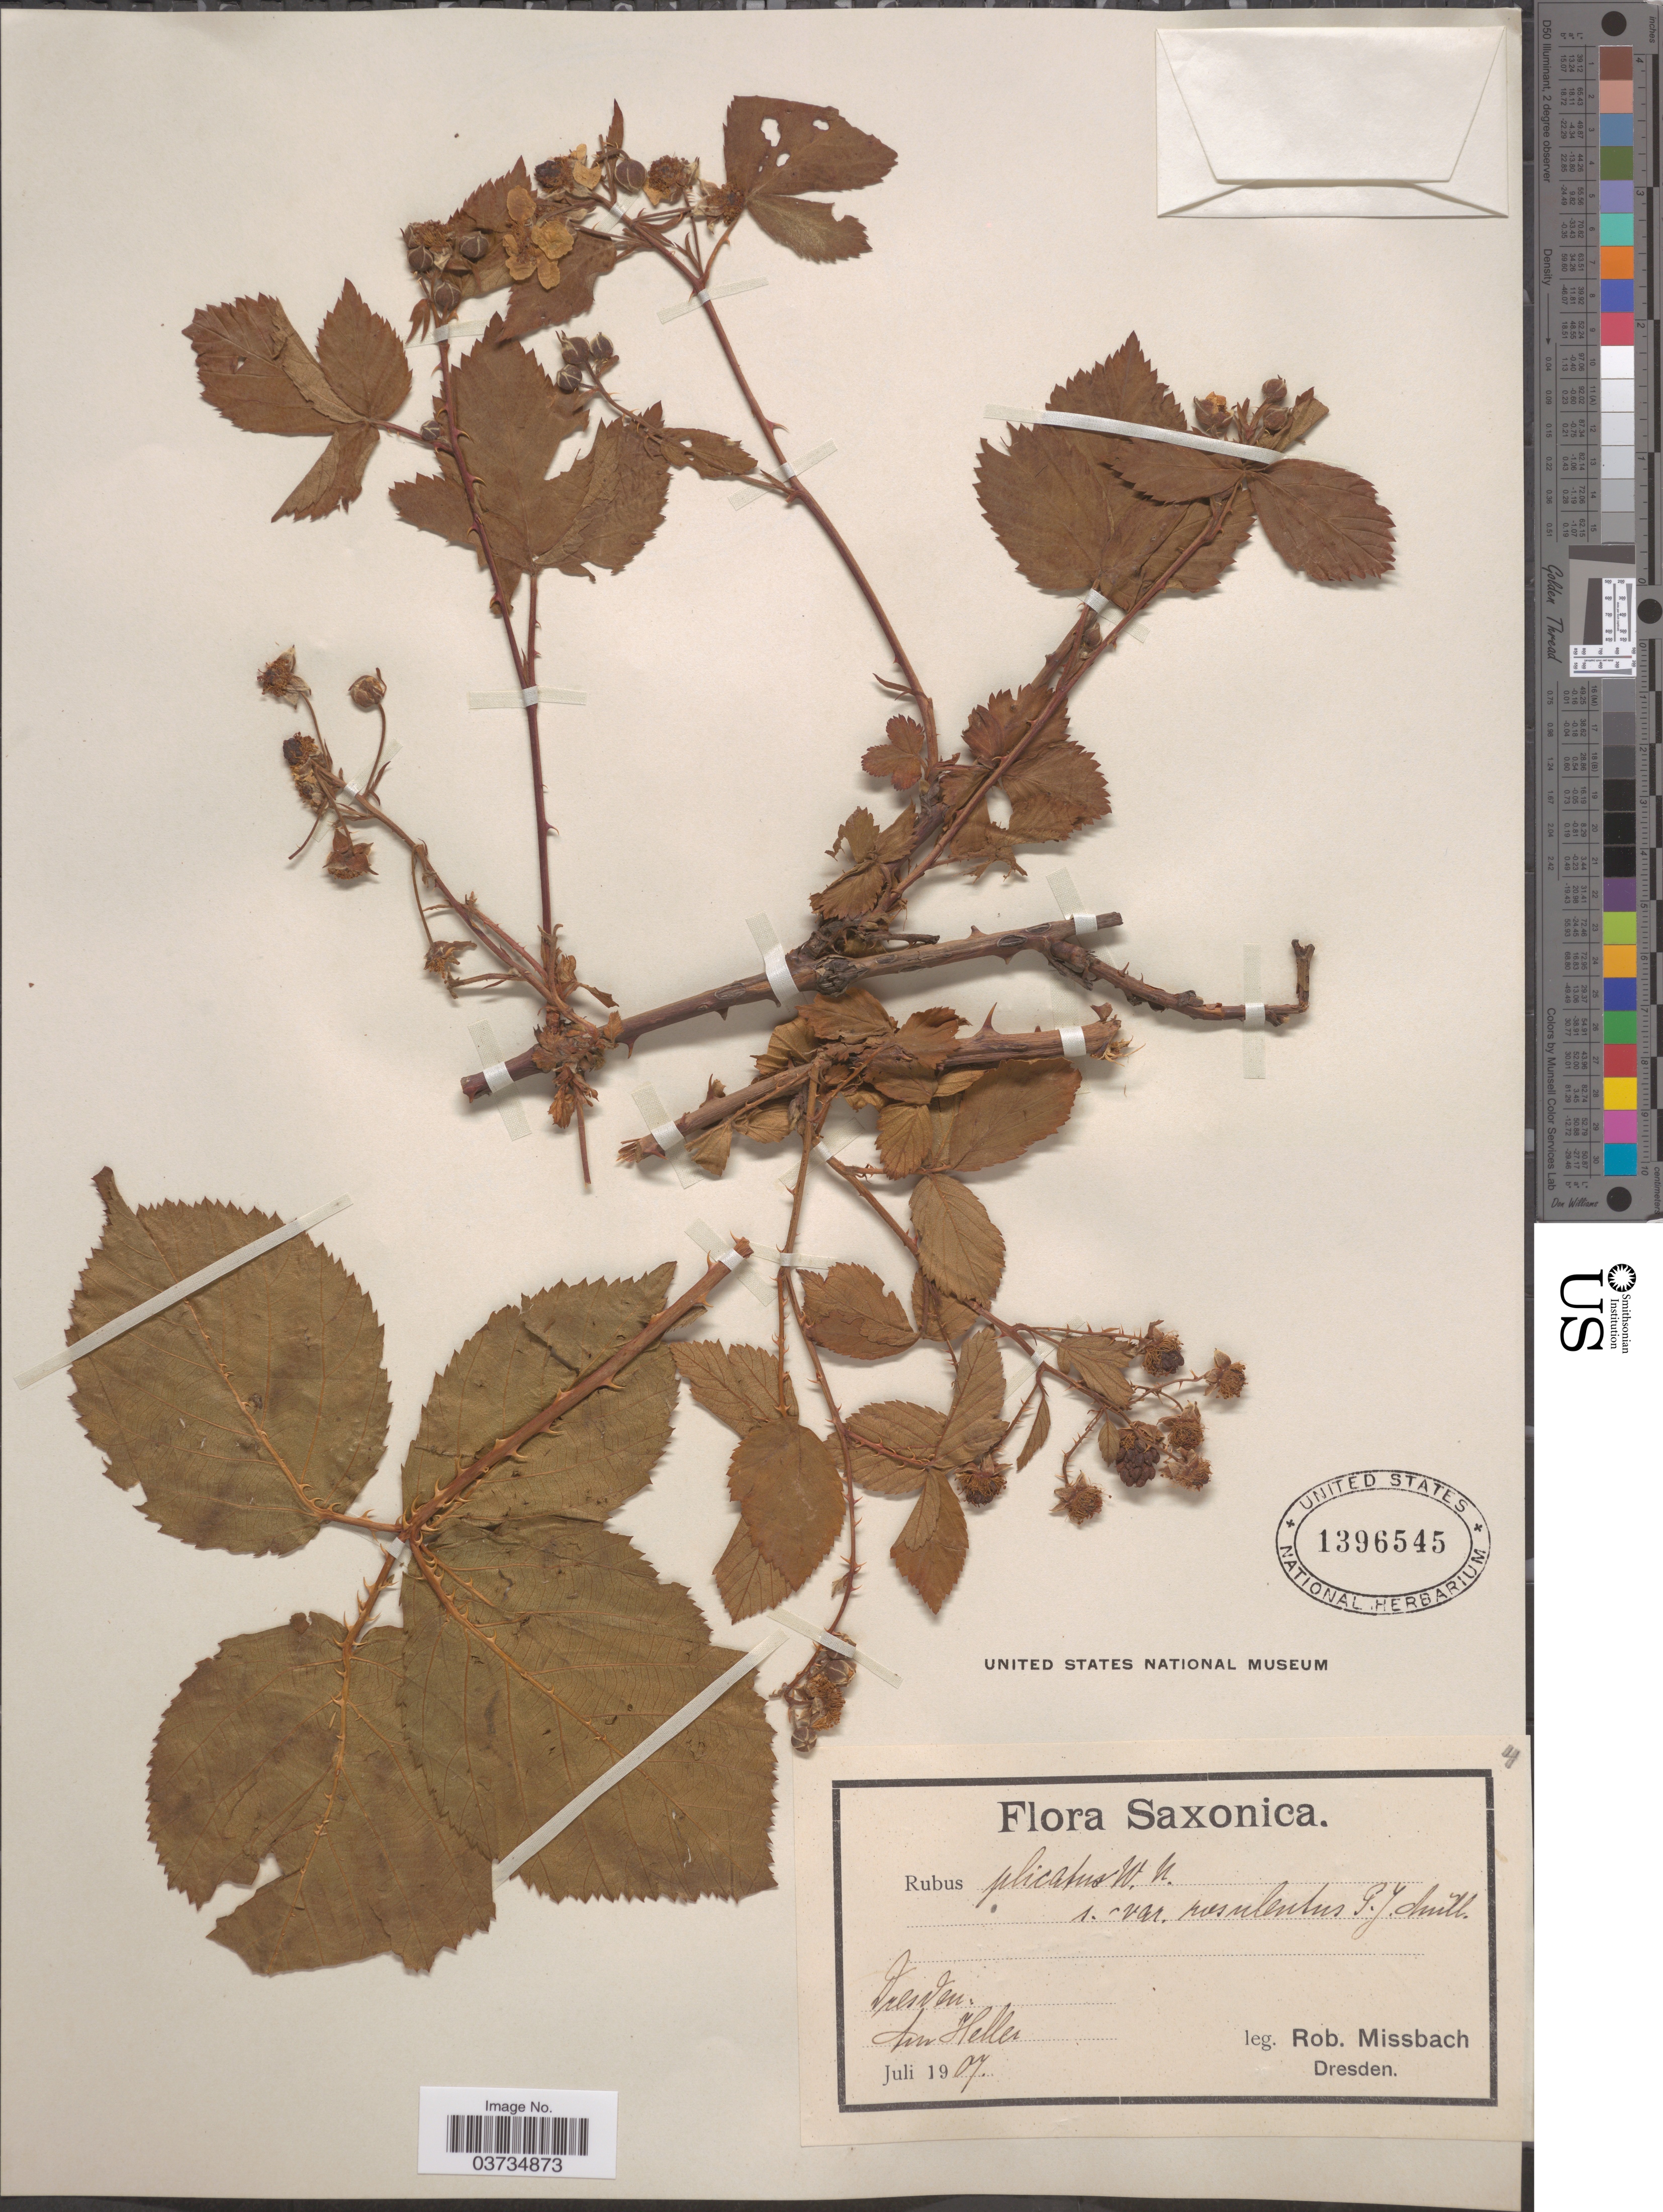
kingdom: Plantae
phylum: Tracheophyta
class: Magnoliopsida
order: Rosales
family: Rosaceae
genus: Rubus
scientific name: Rubus plicatus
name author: Weihe & Nees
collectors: R. Missbach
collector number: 4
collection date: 1907-07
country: Germany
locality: Saxonica. Dresden. Im Heller.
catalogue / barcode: US 1396545